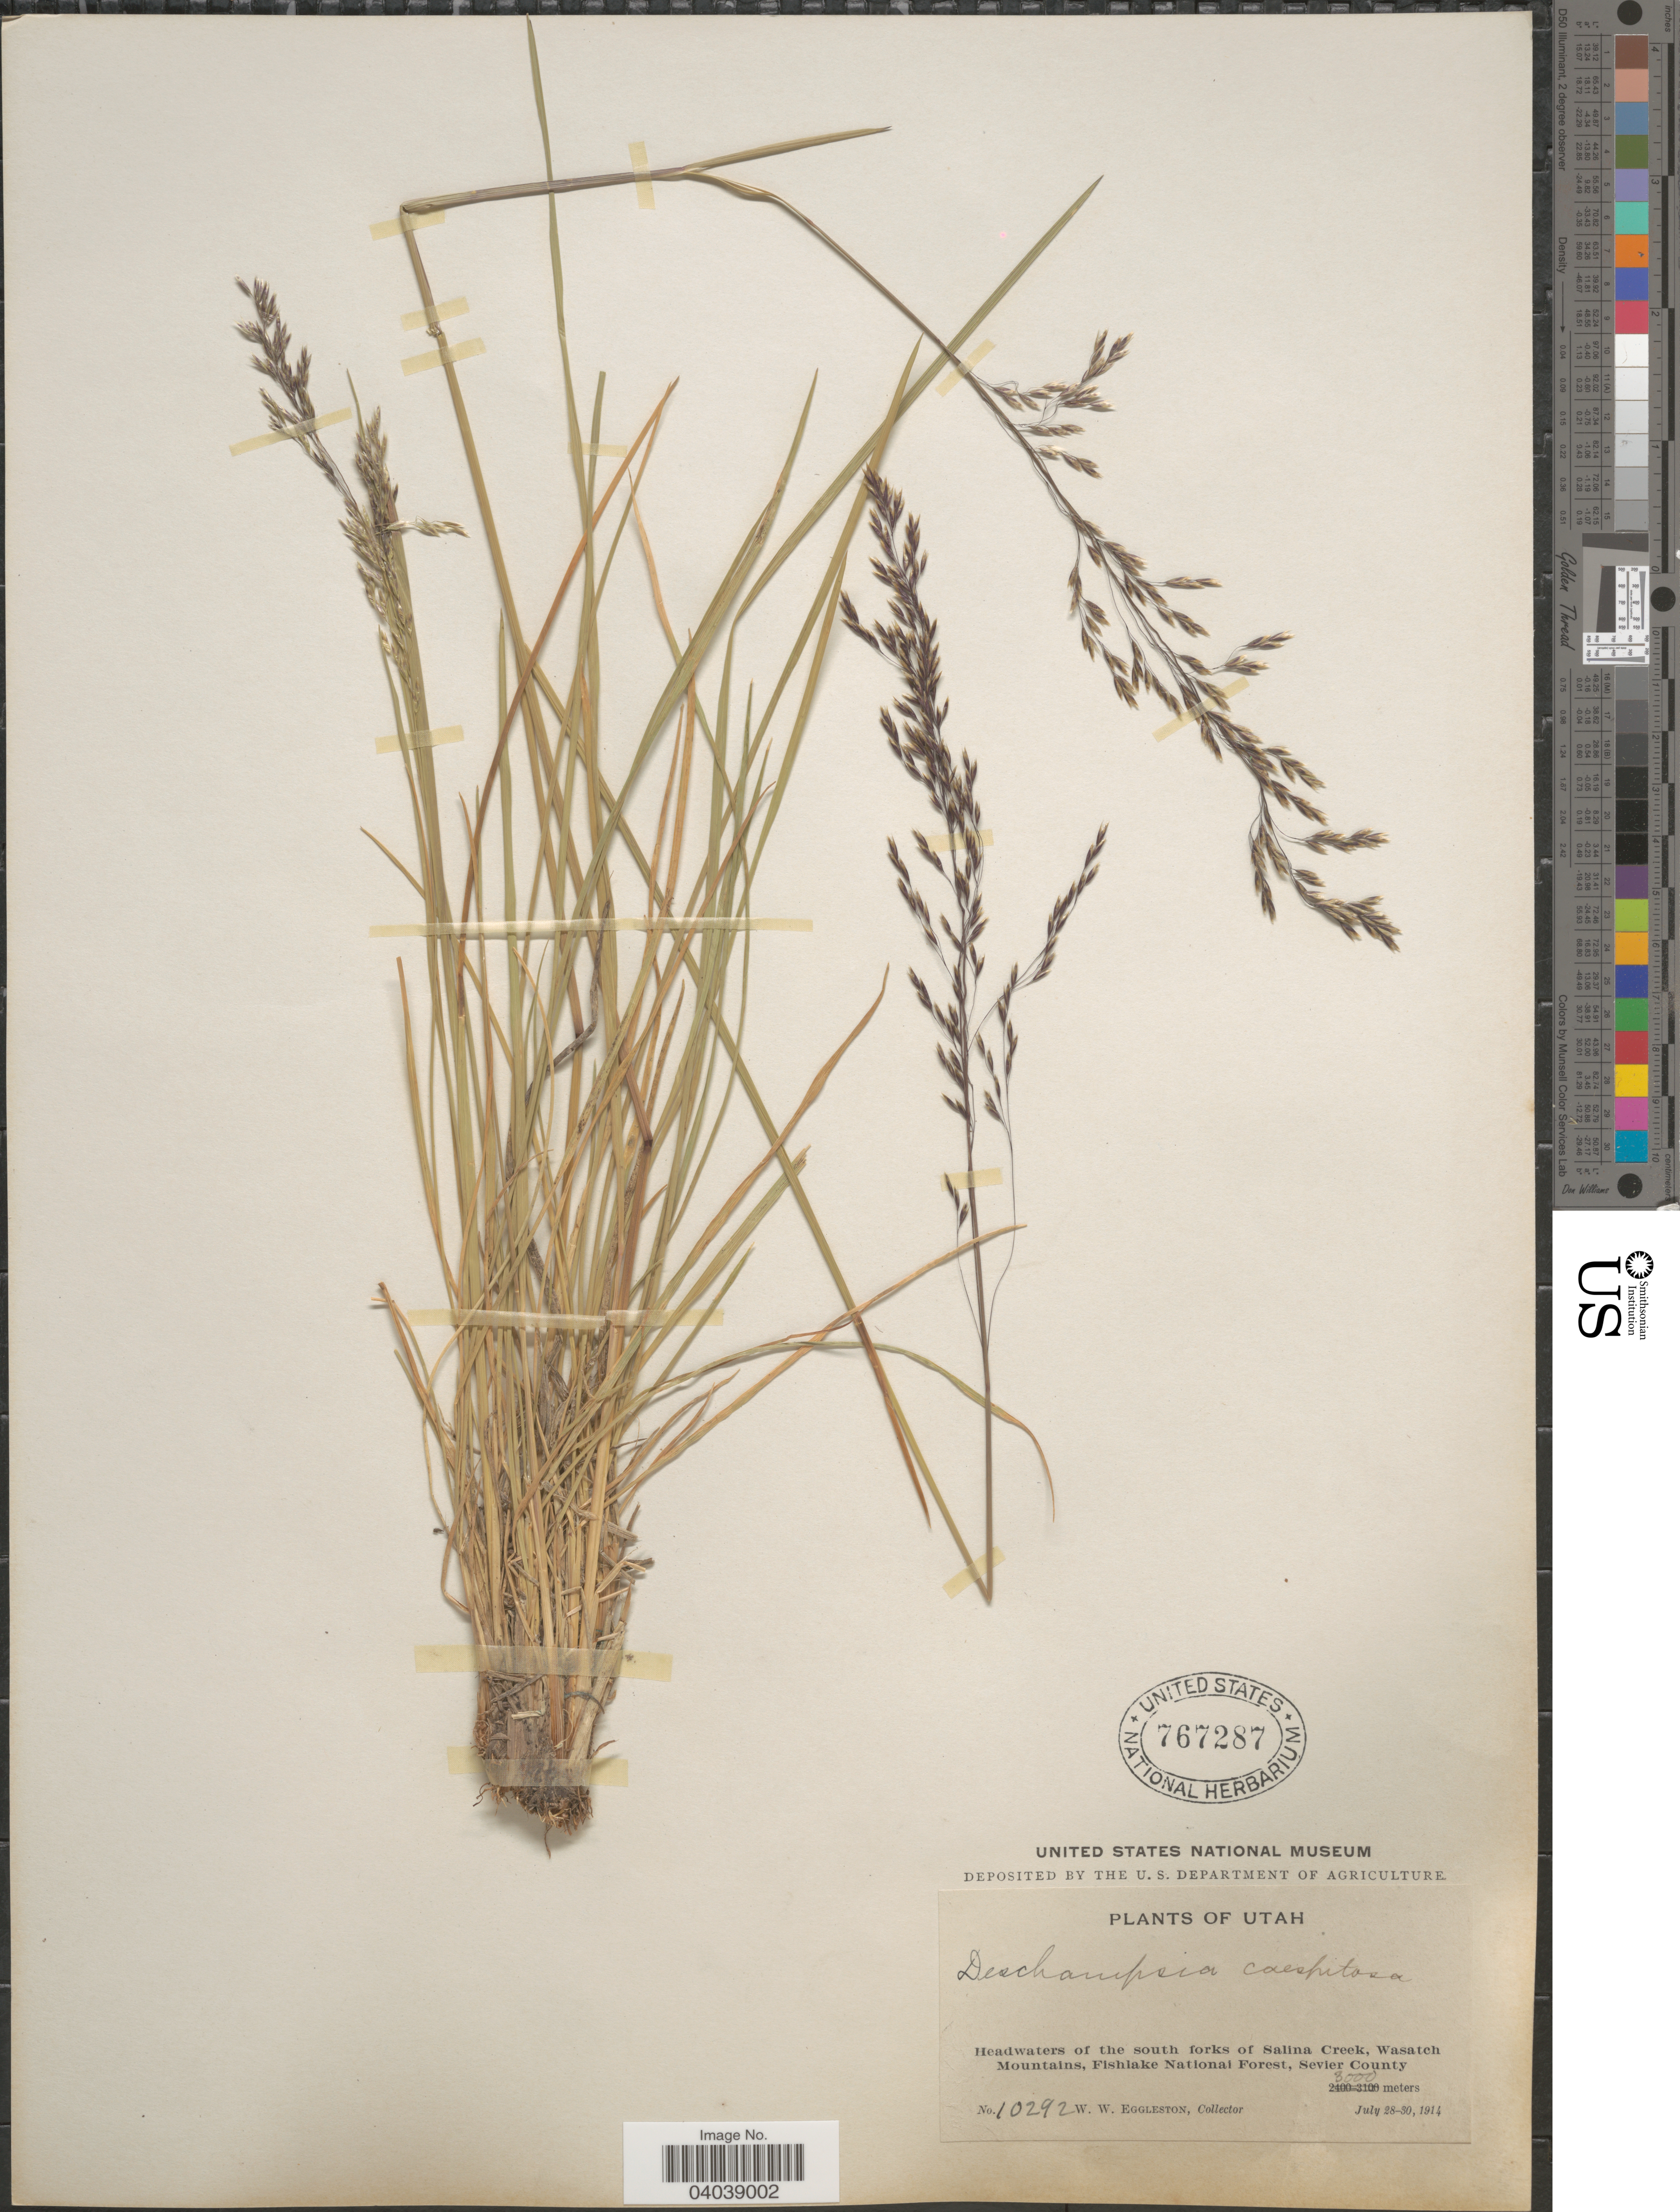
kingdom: Plantae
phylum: Tracheophyta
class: Liliopsida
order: Poales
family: Poaceae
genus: Deschampsia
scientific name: Deschampsia cespitosa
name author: (L.) P. Beauv.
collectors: W. W. Eggleston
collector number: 10292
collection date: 1914-07-28/1914-07-30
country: United States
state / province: Utah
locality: Headwaters of the south forks of Salina Creek, Wasatch Mountains, Fishlake National Forest, Sevier County.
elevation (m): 3000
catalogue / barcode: US 767287